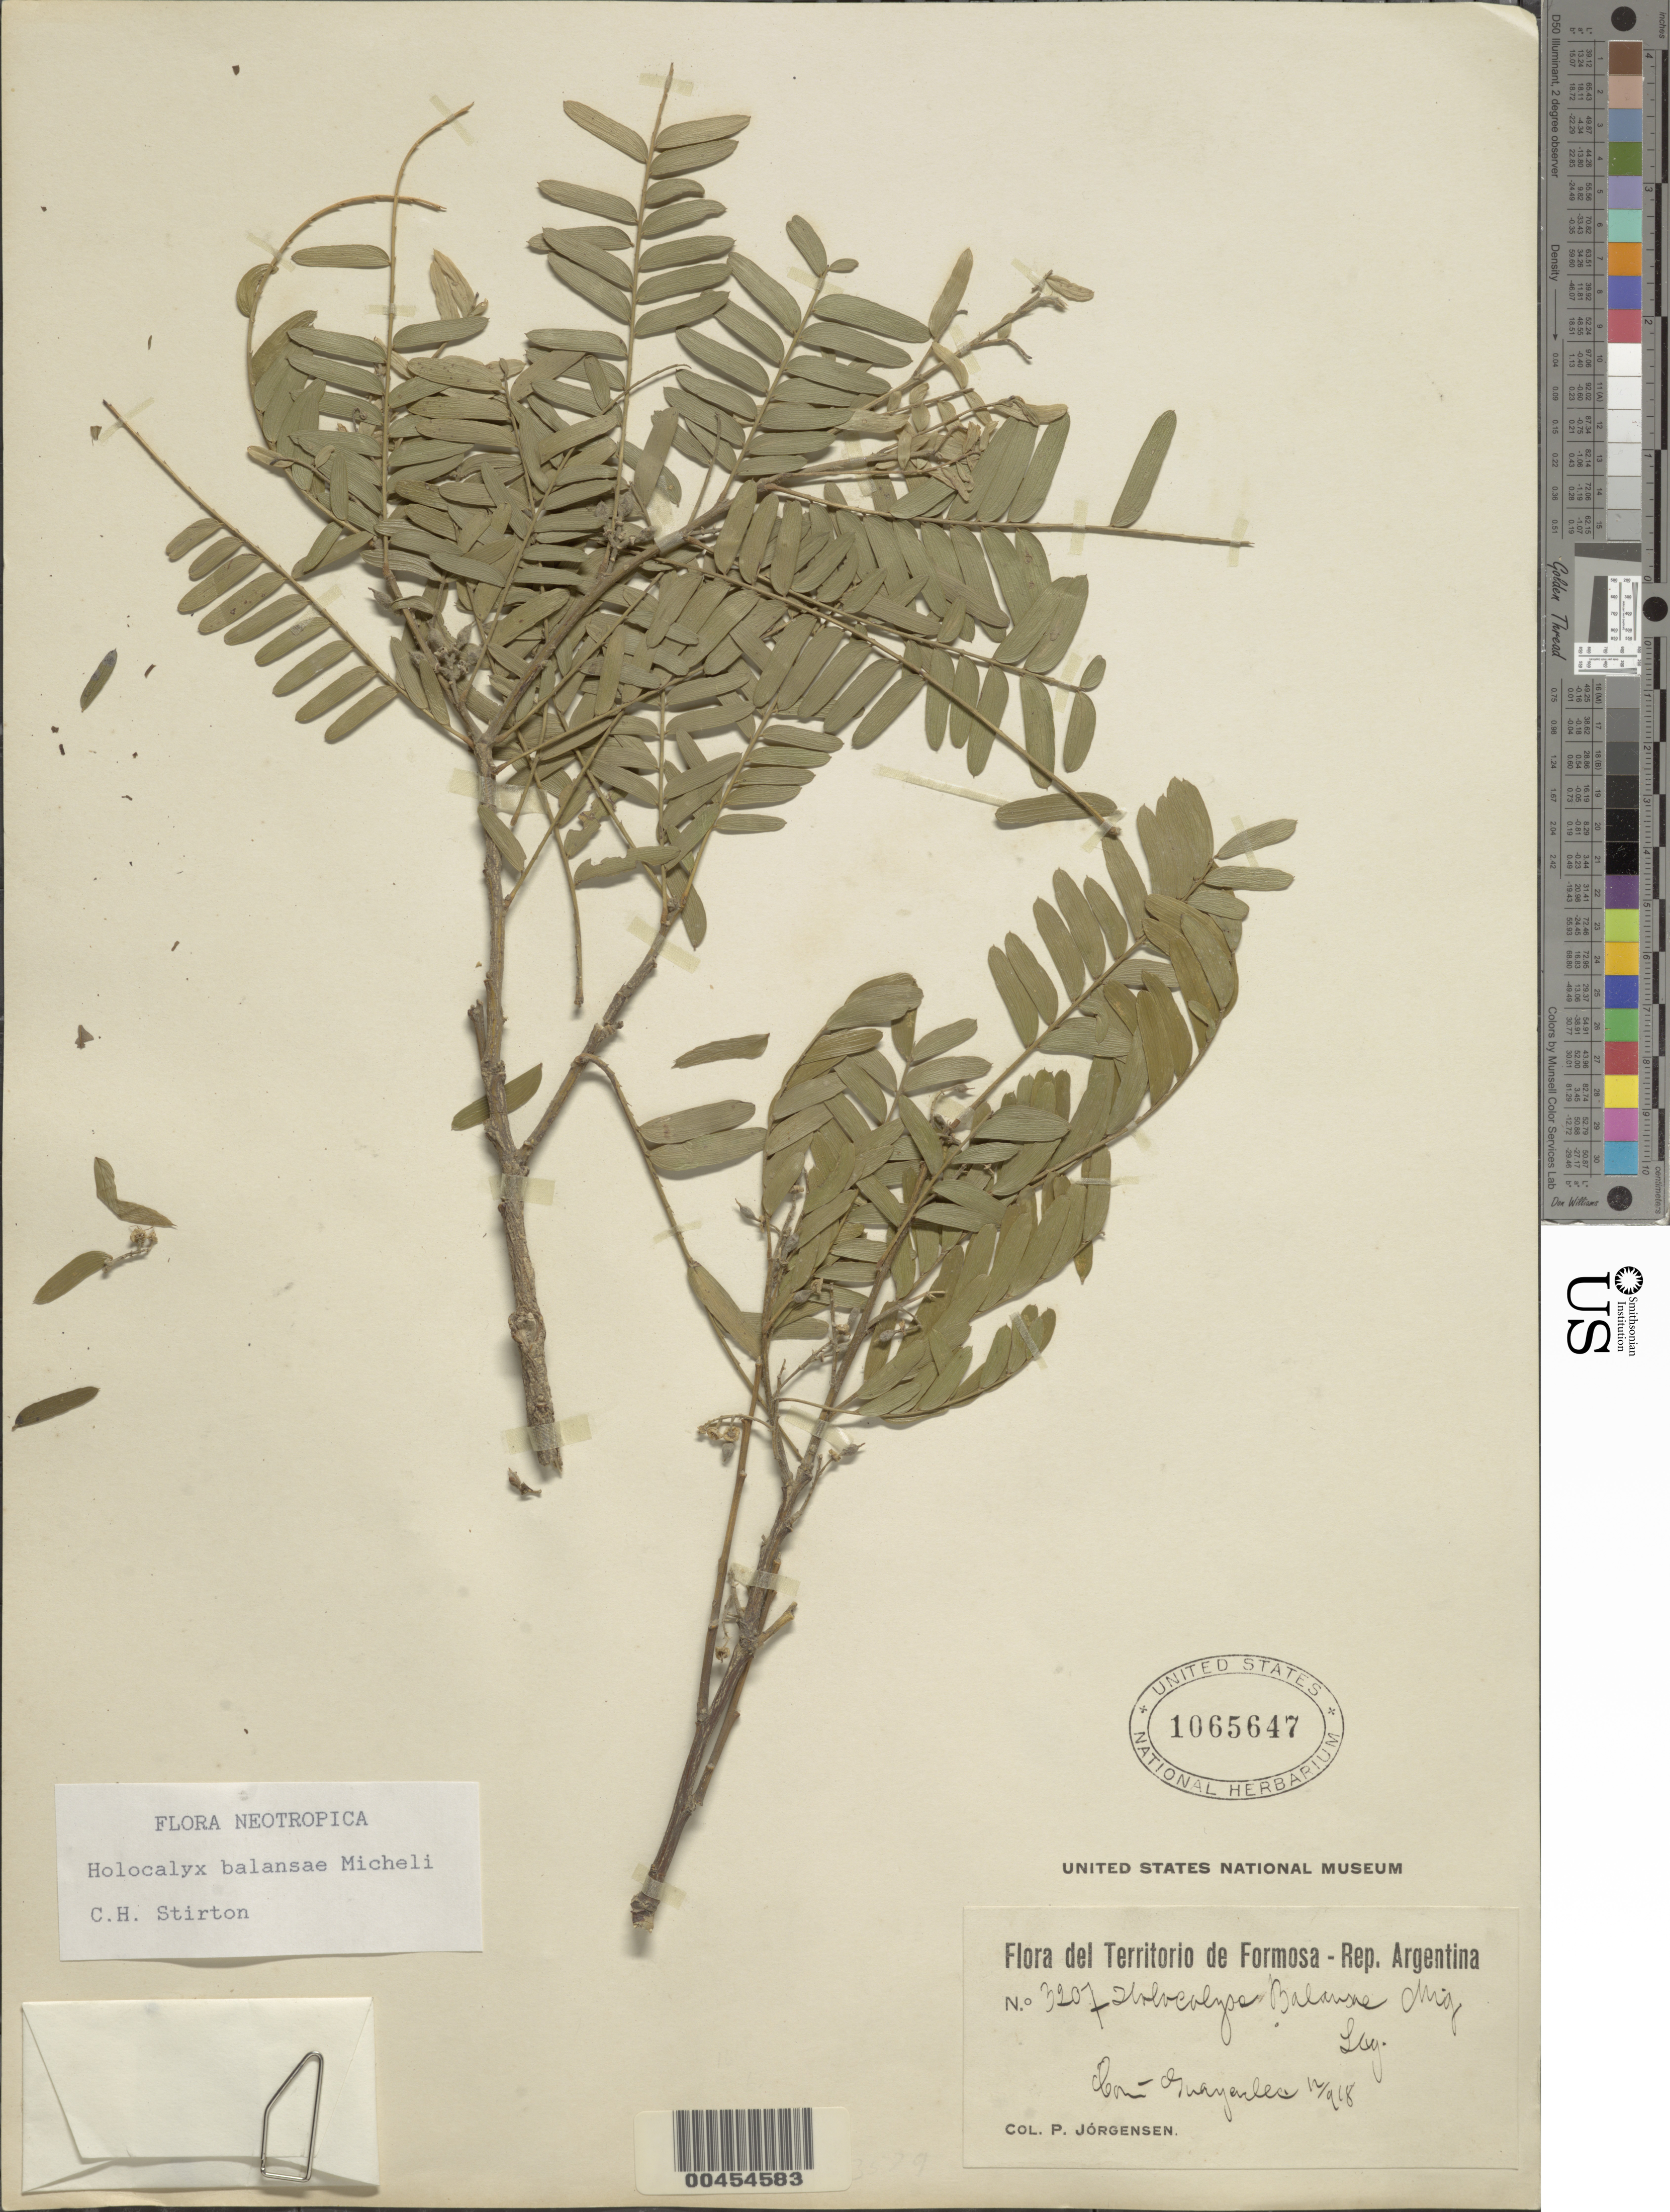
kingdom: Plantae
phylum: Tracheophyta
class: Magnoliopsida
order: Fabales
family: Fabaceae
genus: Holocalyx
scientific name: Holocalyx balansae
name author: Micheli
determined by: Stirton, Charles H.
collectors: P. Jorgensen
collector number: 3207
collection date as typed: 1918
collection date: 1918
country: Argentina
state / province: Formosa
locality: Guayenlec (?)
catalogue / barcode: US 1065647